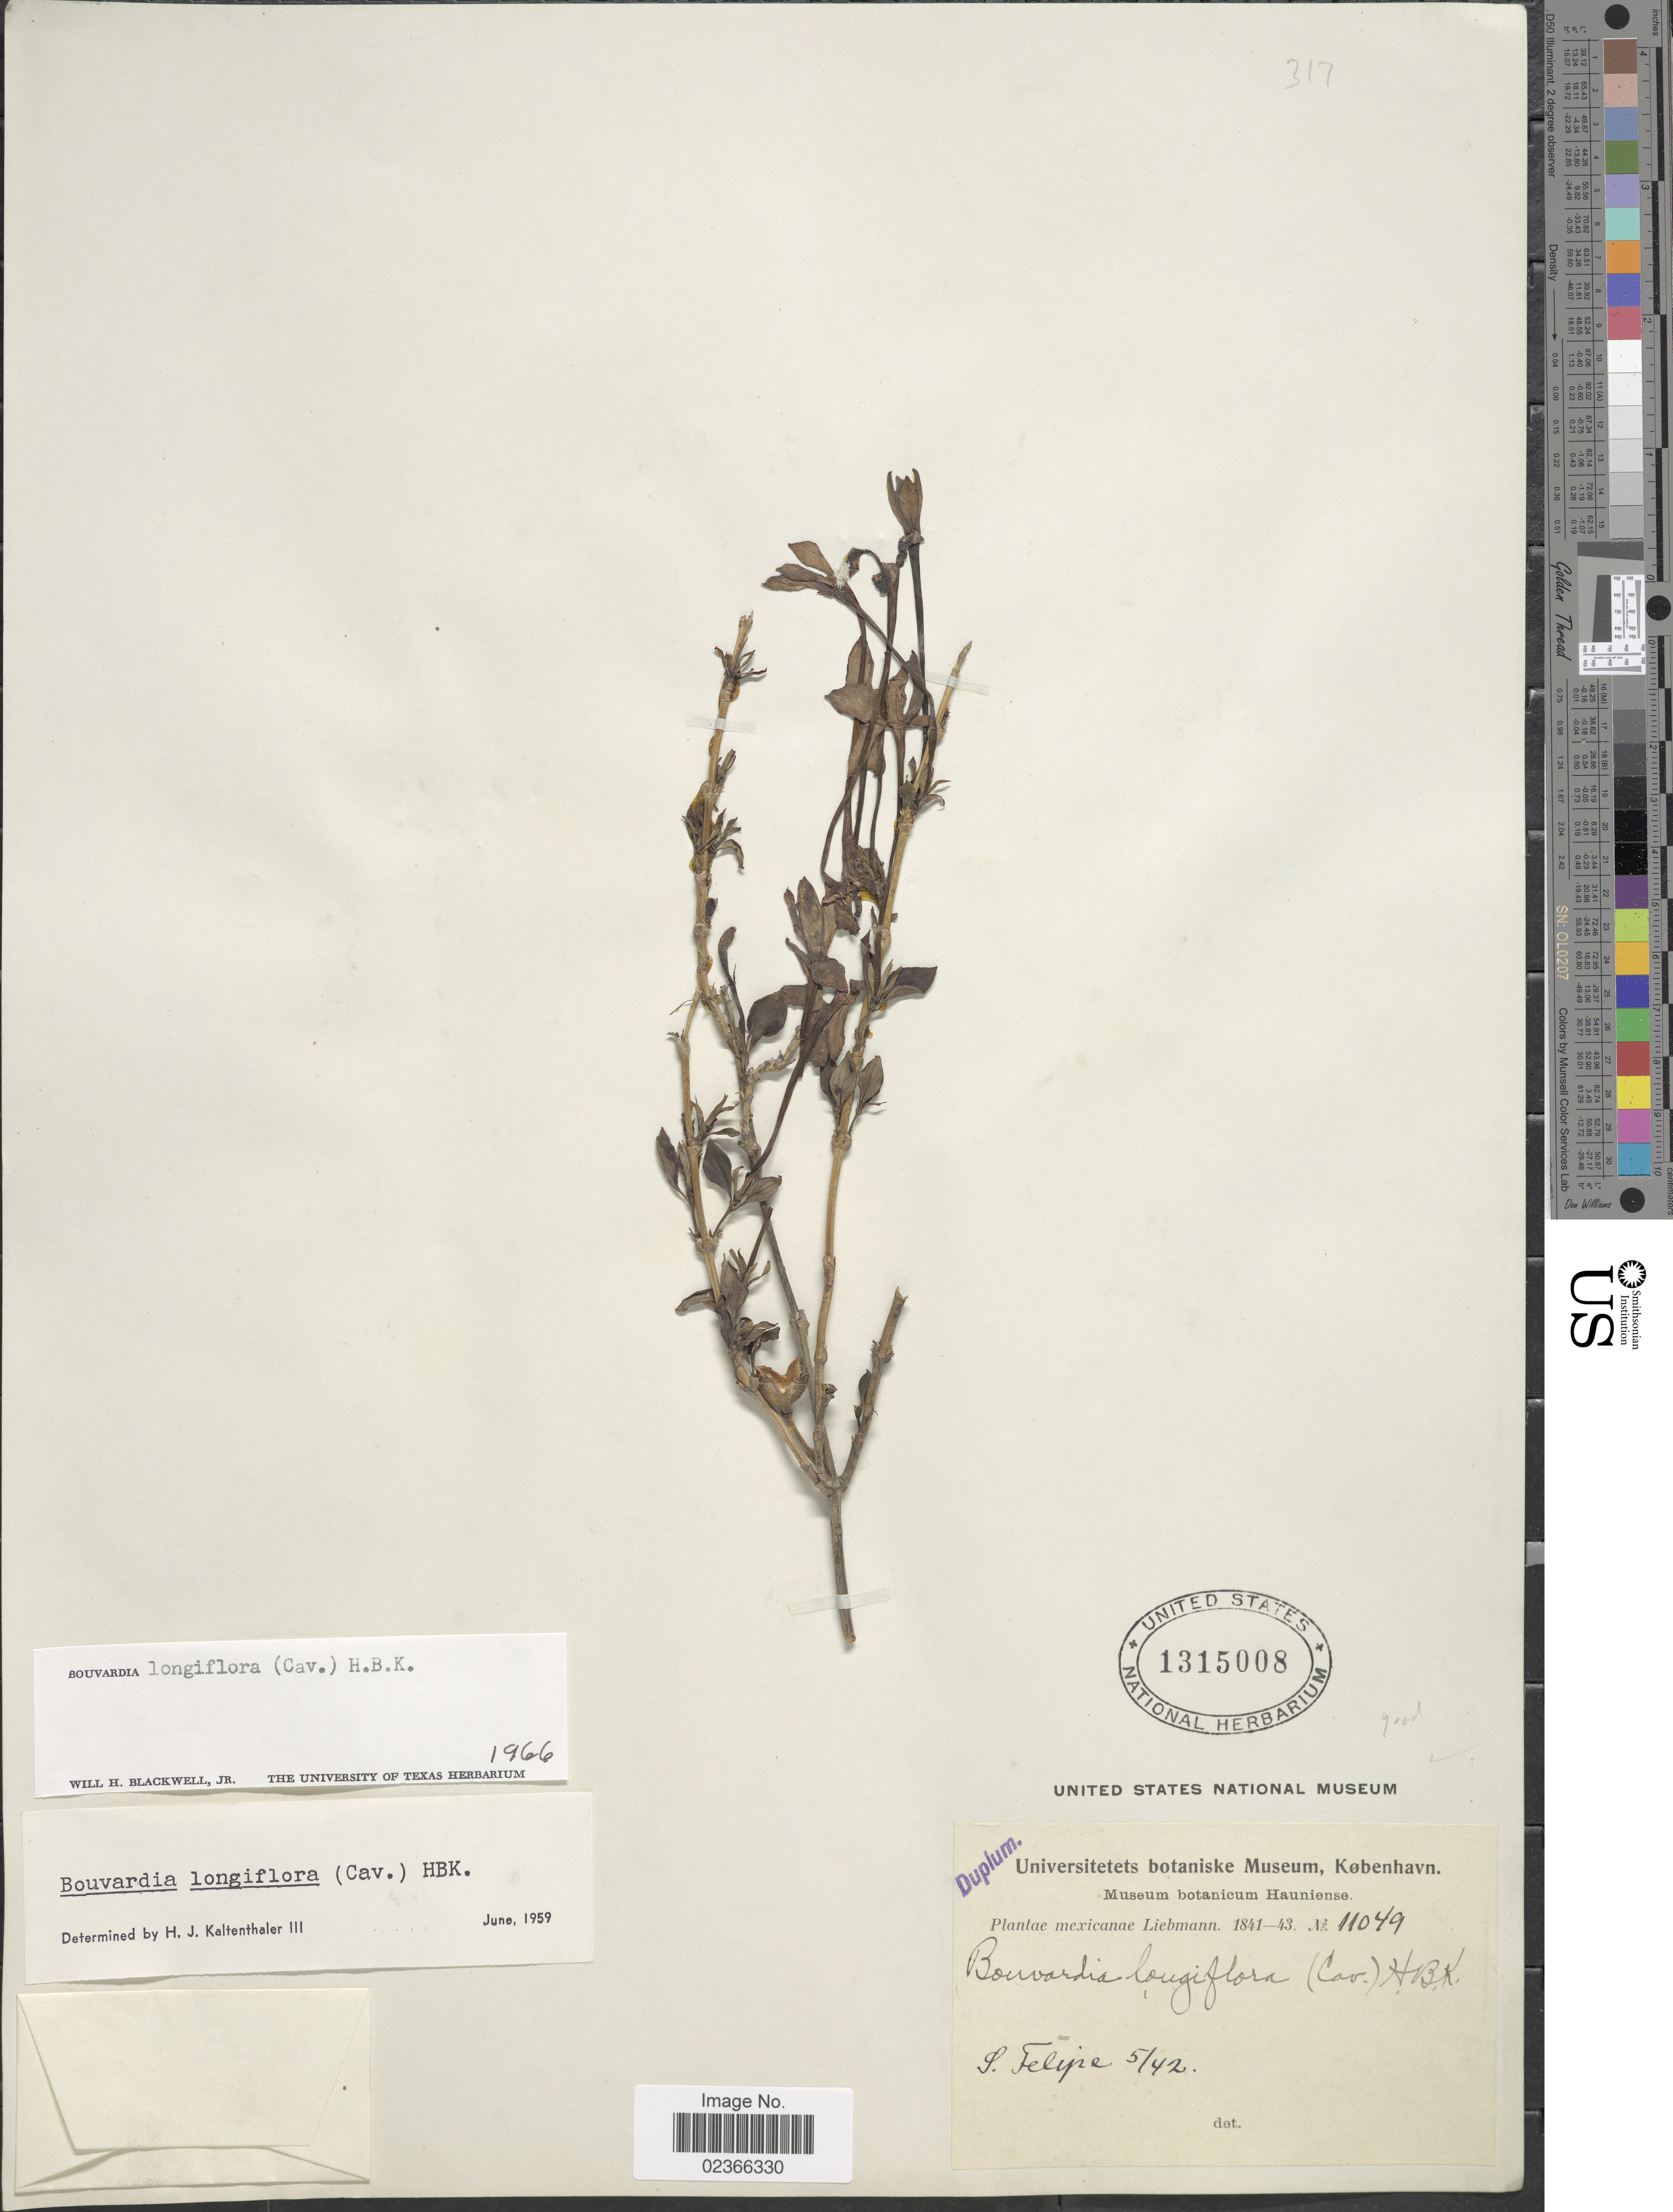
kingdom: Plantae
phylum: Tracheophyta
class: Magnoliopsida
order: Gentianales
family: Rubiaceae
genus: Bouvardia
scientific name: Bouvardia longiflora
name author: (Cav.) Kunth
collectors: Liebmann, --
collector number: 11049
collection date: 1842-05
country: Mexico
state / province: México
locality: S. Felipe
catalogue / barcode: US 1315008